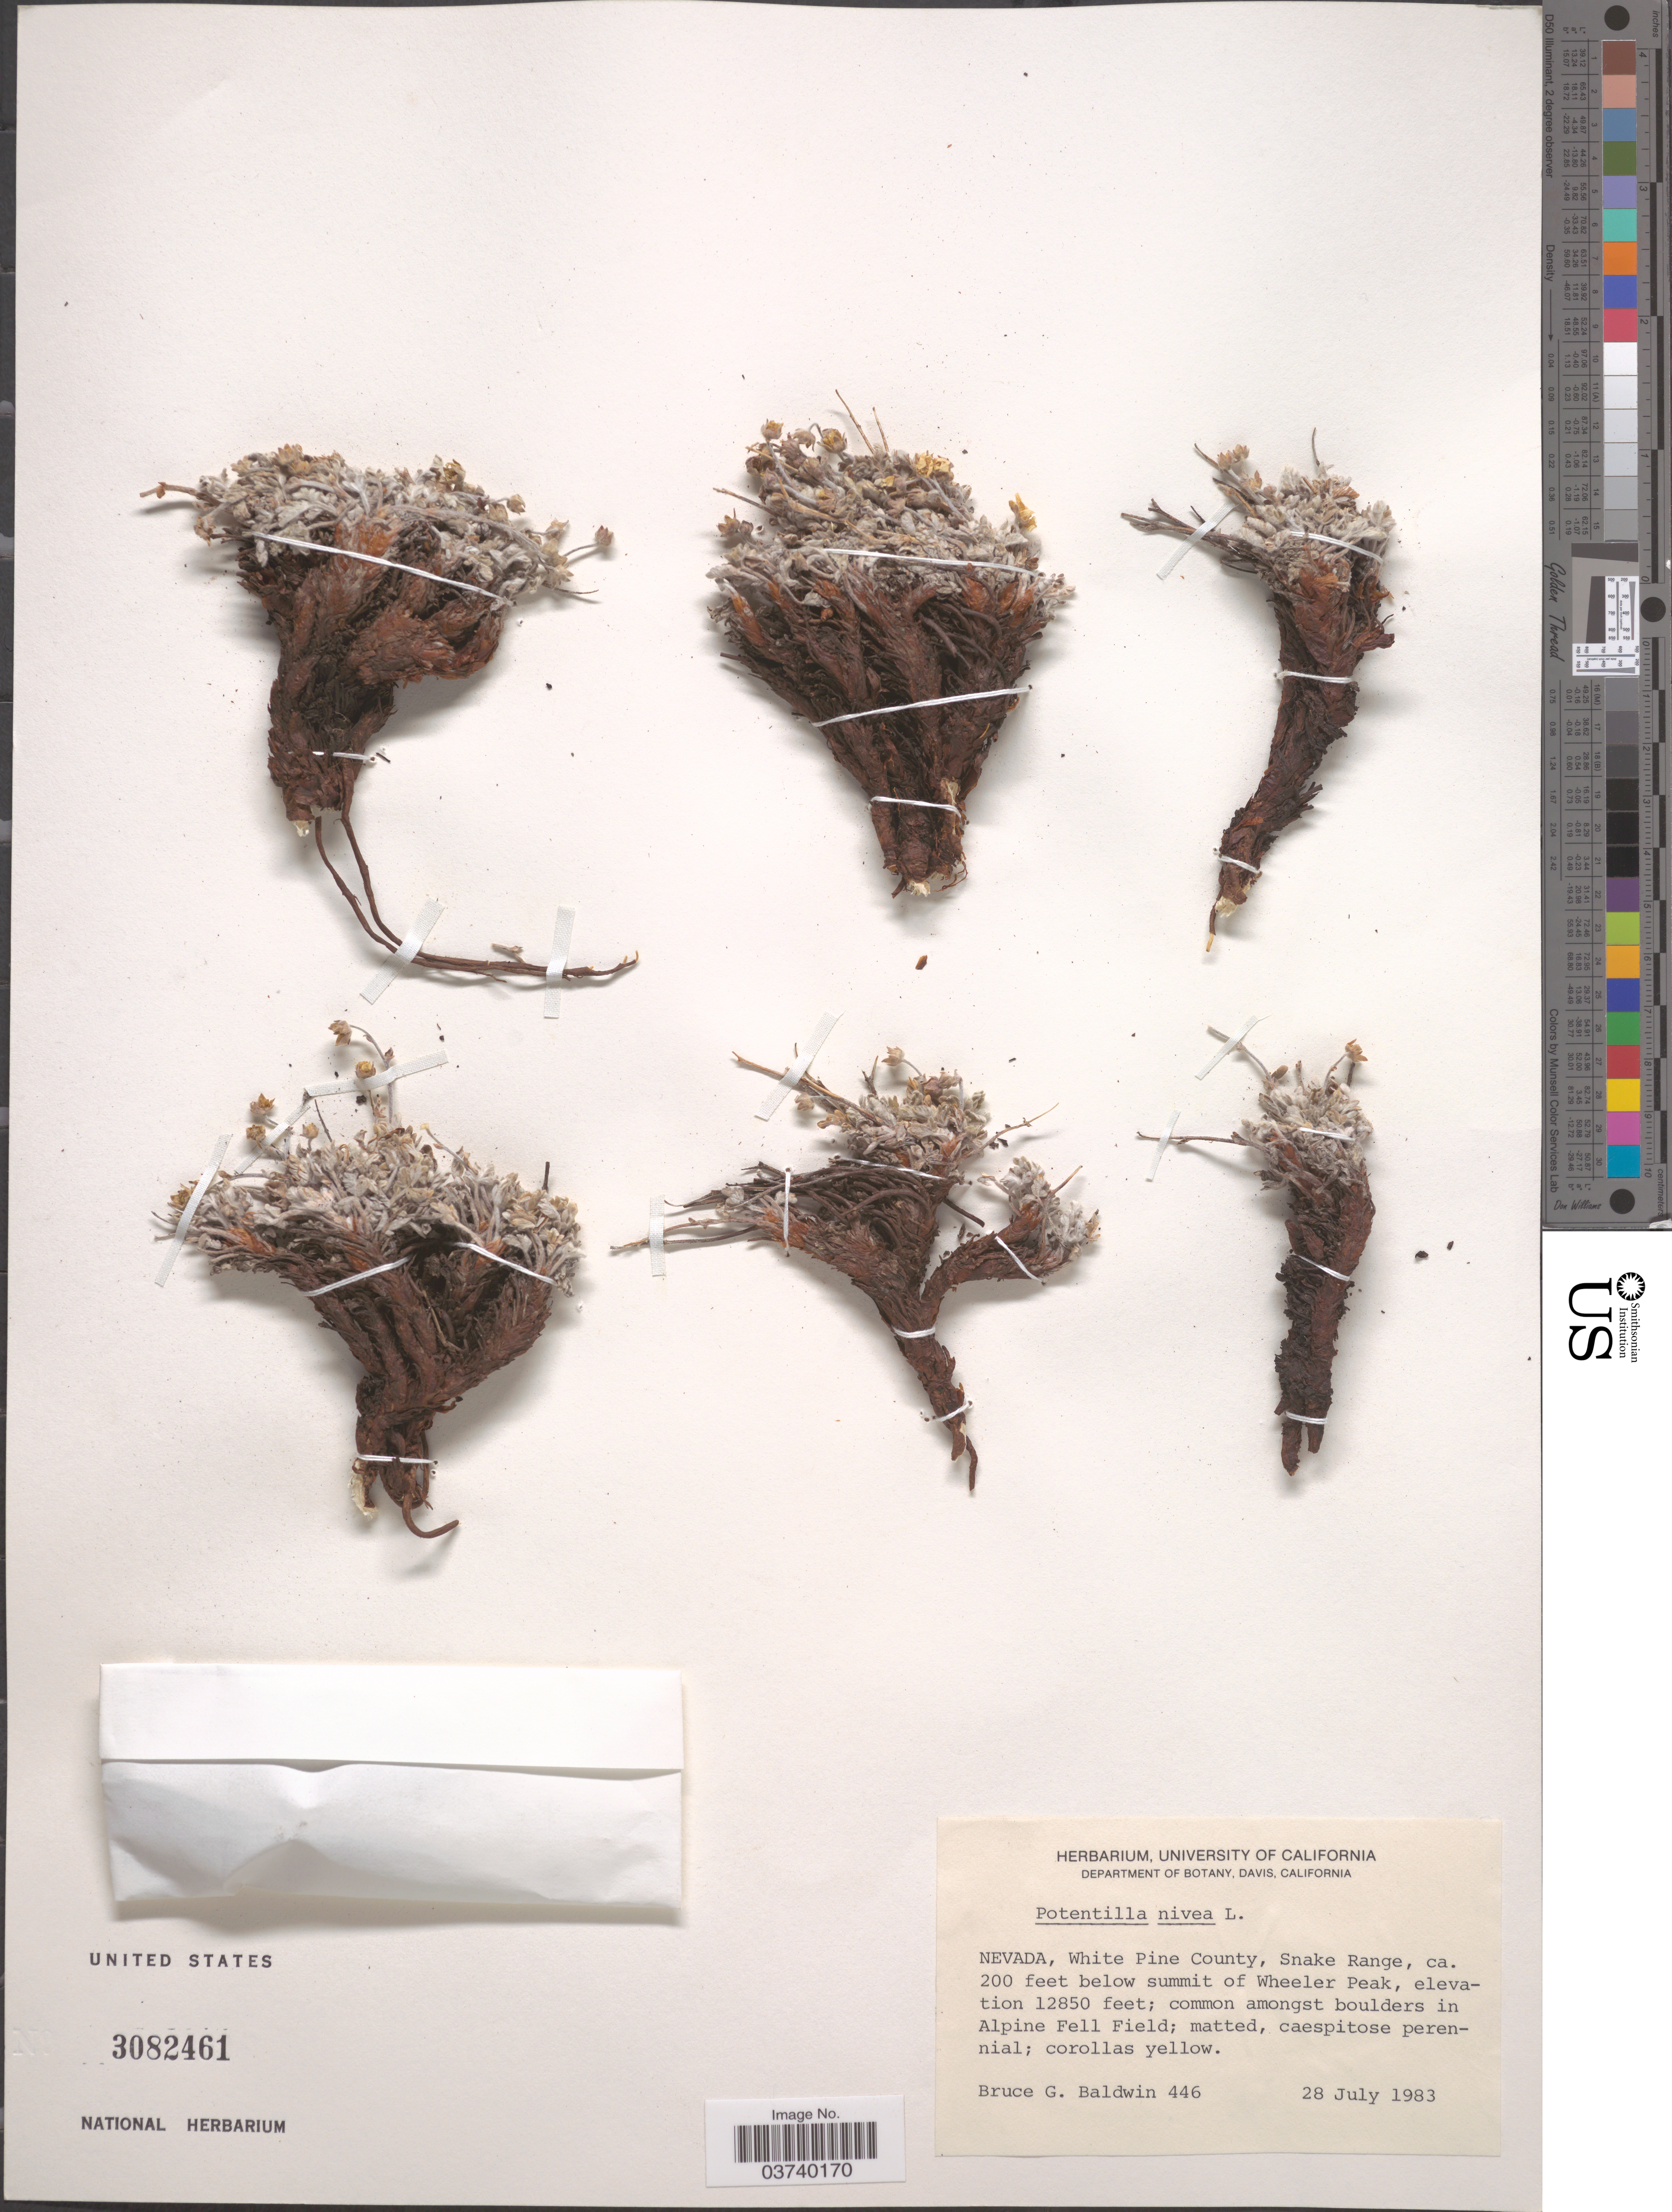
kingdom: Plantae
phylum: Tracheophyta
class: Magnoliopsida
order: Rosales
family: Rosaceae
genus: Potentilla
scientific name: Potentilla nivea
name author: L.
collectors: B. Baldwin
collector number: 446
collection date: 1983-07-28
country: United States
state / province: Nevada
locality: White Pine County, Snake Range, ca. 200 feet below summit of Wheeler Peak. In Alpine Fell Field.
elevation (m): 3917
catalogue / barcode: US 3082461